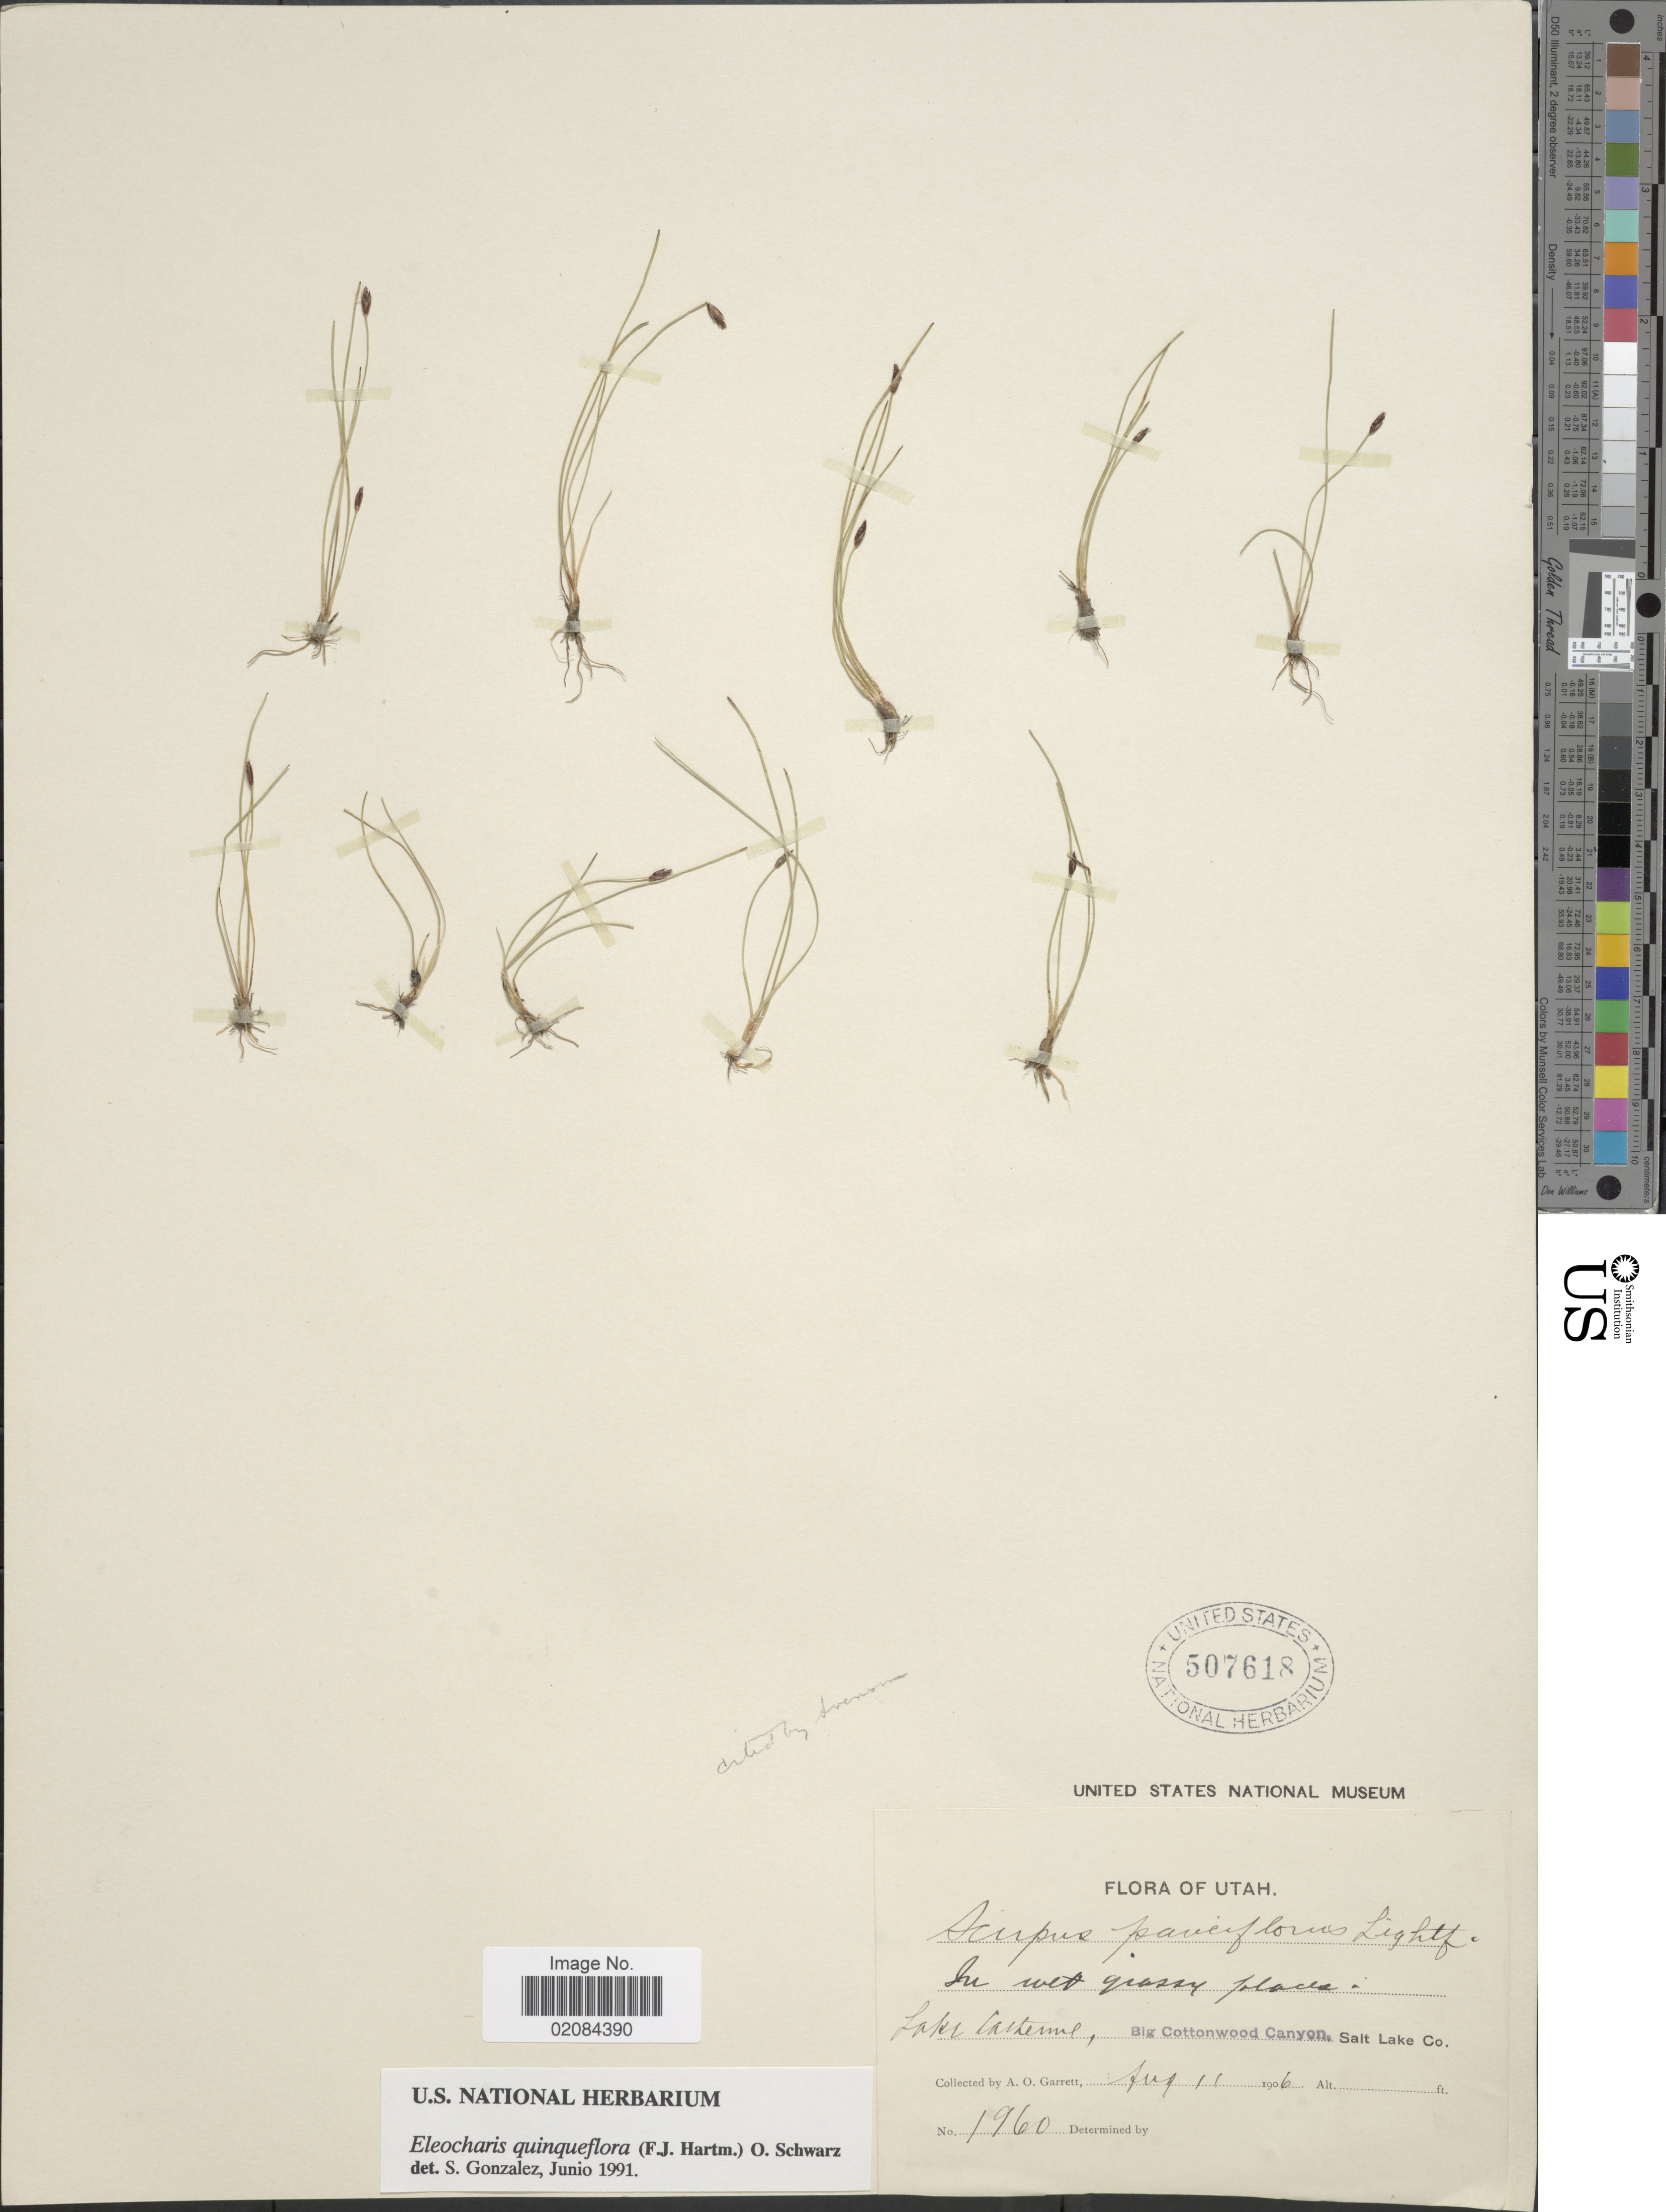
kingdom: Plantae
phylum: Tracheophyta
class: Liliopsida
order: Poales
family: Cyperaceae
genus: Eleocharis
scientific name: Eleocharis quinqueflora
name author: (Hartmann) O. Schwarz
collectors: A. O. Garrett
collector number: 1960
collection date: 1906-08-11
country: United States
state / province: Utah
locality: Lake Cathemal, Bog Cottonwood Cnayon, Salt Lake Co.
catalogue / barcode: US 507618